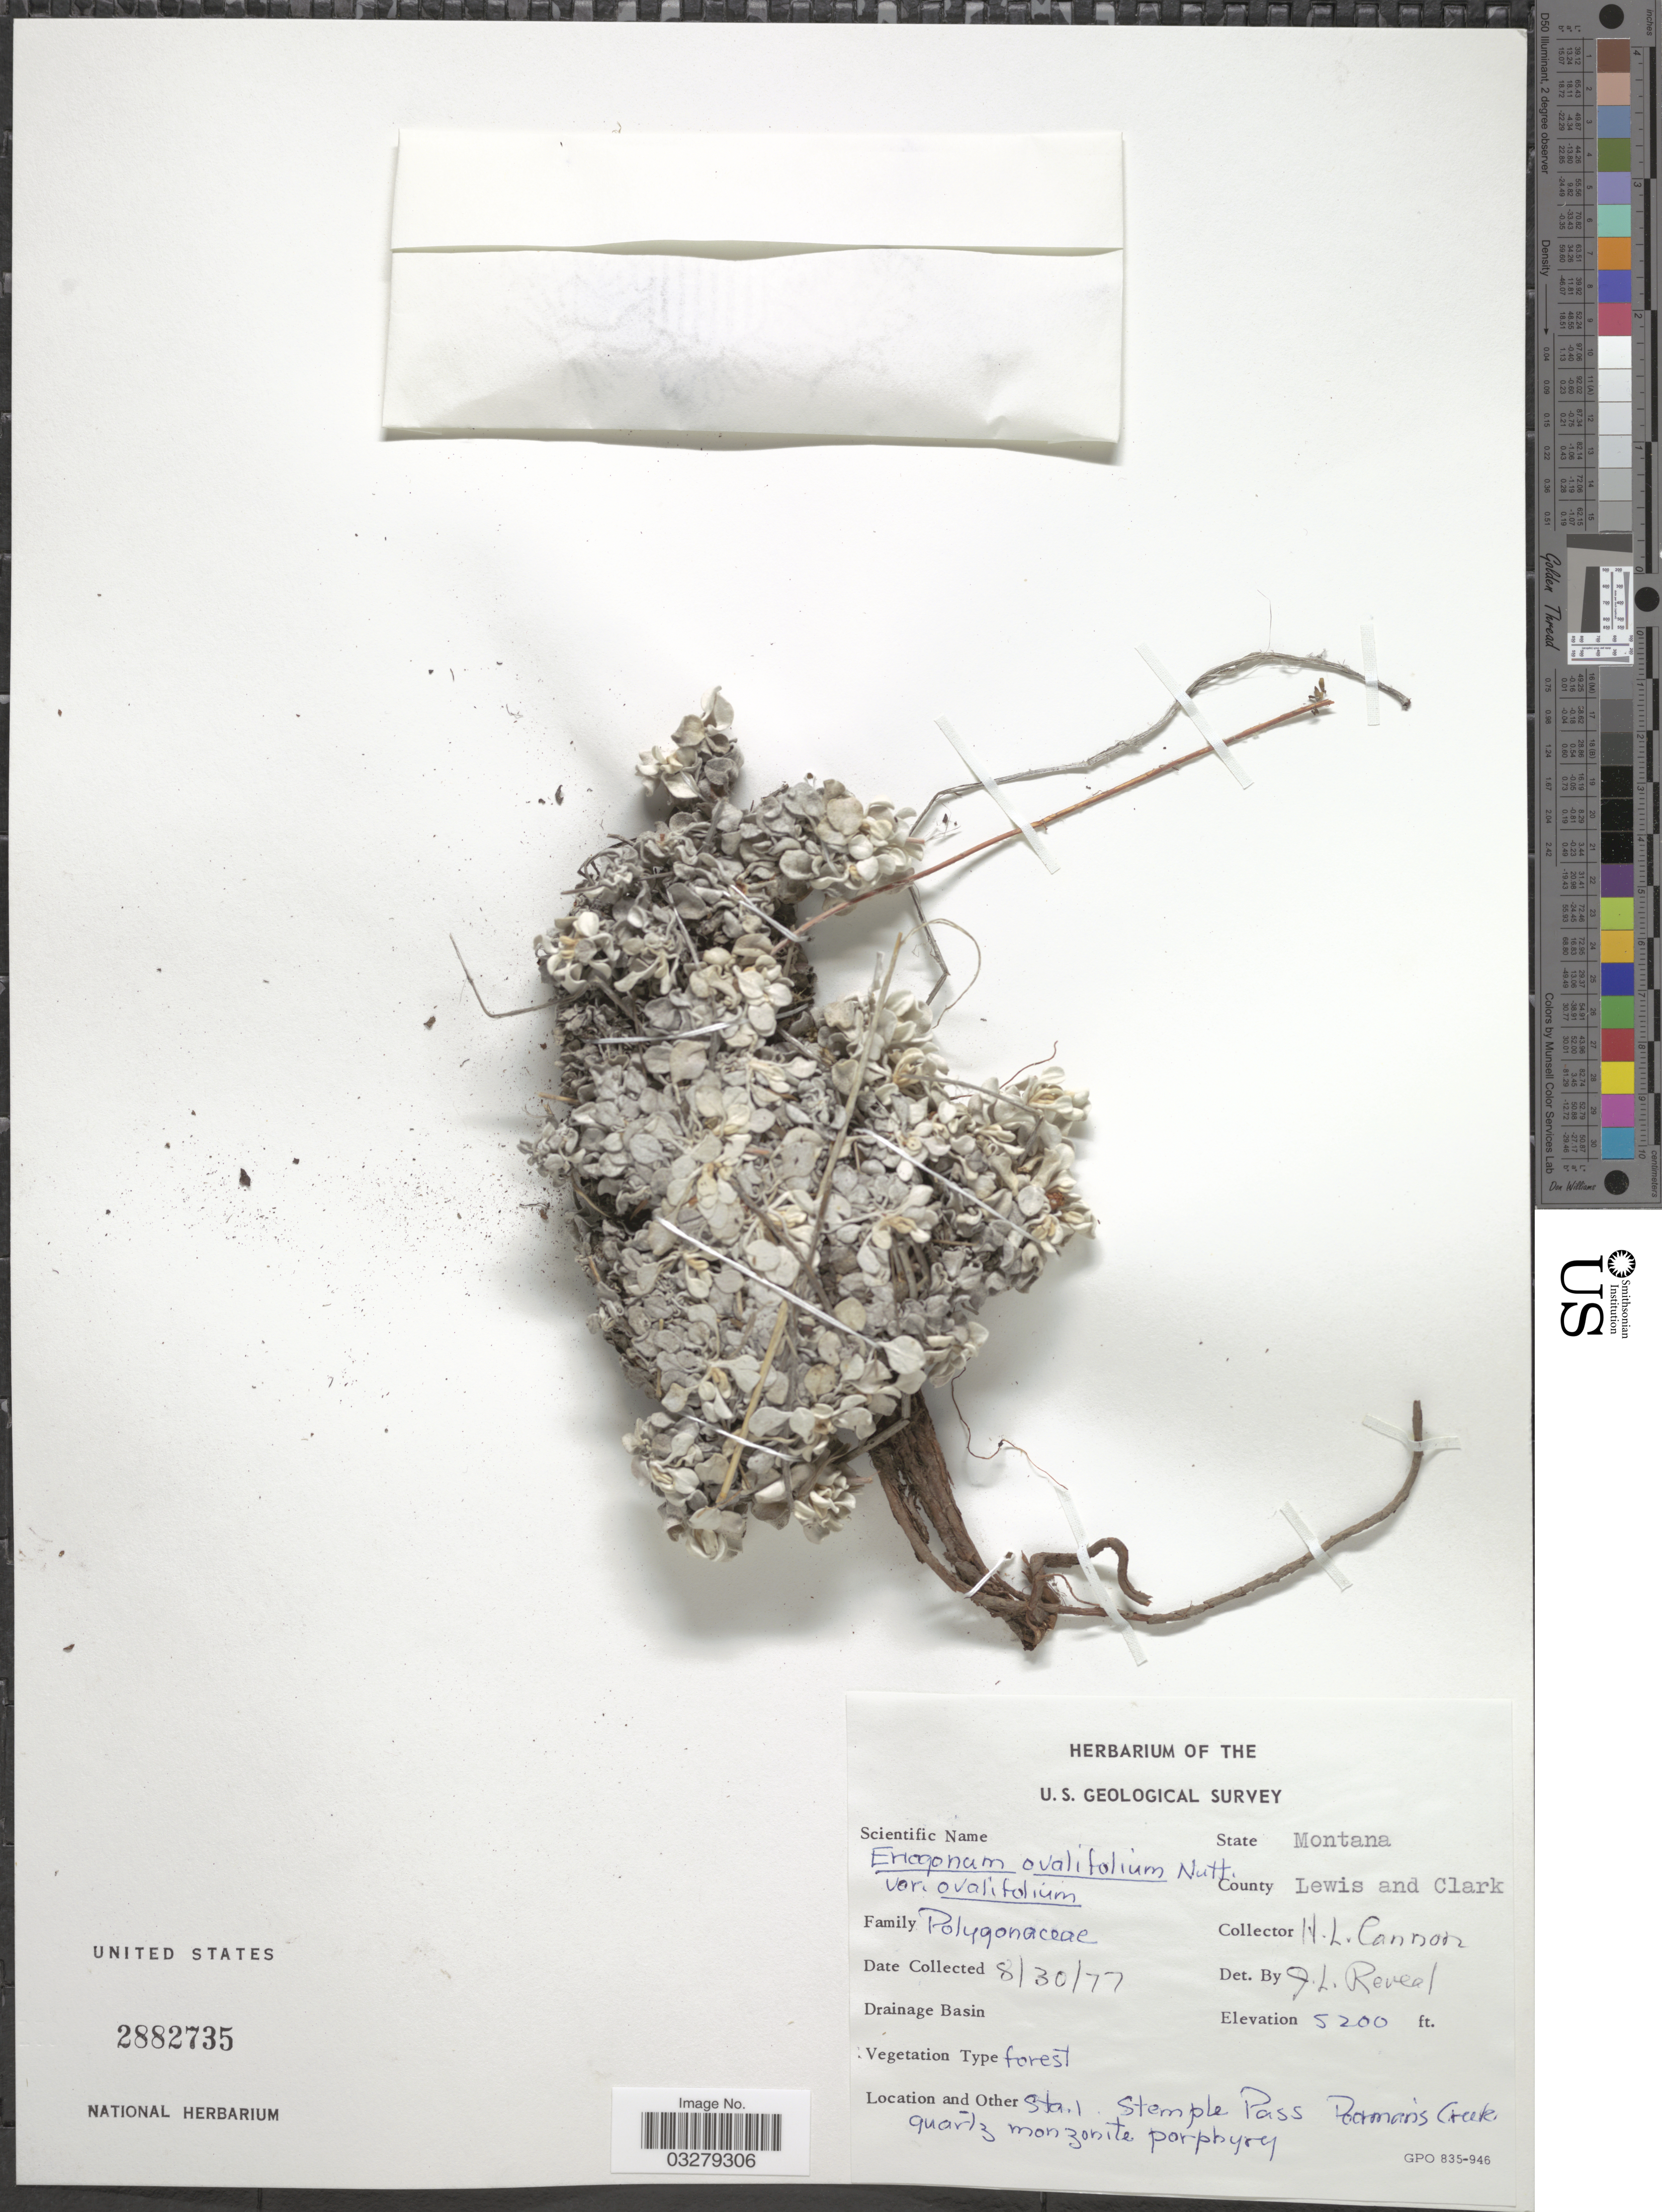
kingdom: Plantae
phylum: Tracheophyta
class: Magnoliopsida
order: Caryophyllales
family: Polygonaceae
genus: Eriogonum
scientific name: Eriogonum ovalifolium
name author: Nutt.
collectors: H. Cannon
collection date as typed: Transcribed d/m/y: 30/8/77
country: United States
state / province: Montana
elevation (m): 1585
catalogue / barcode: US 2882735